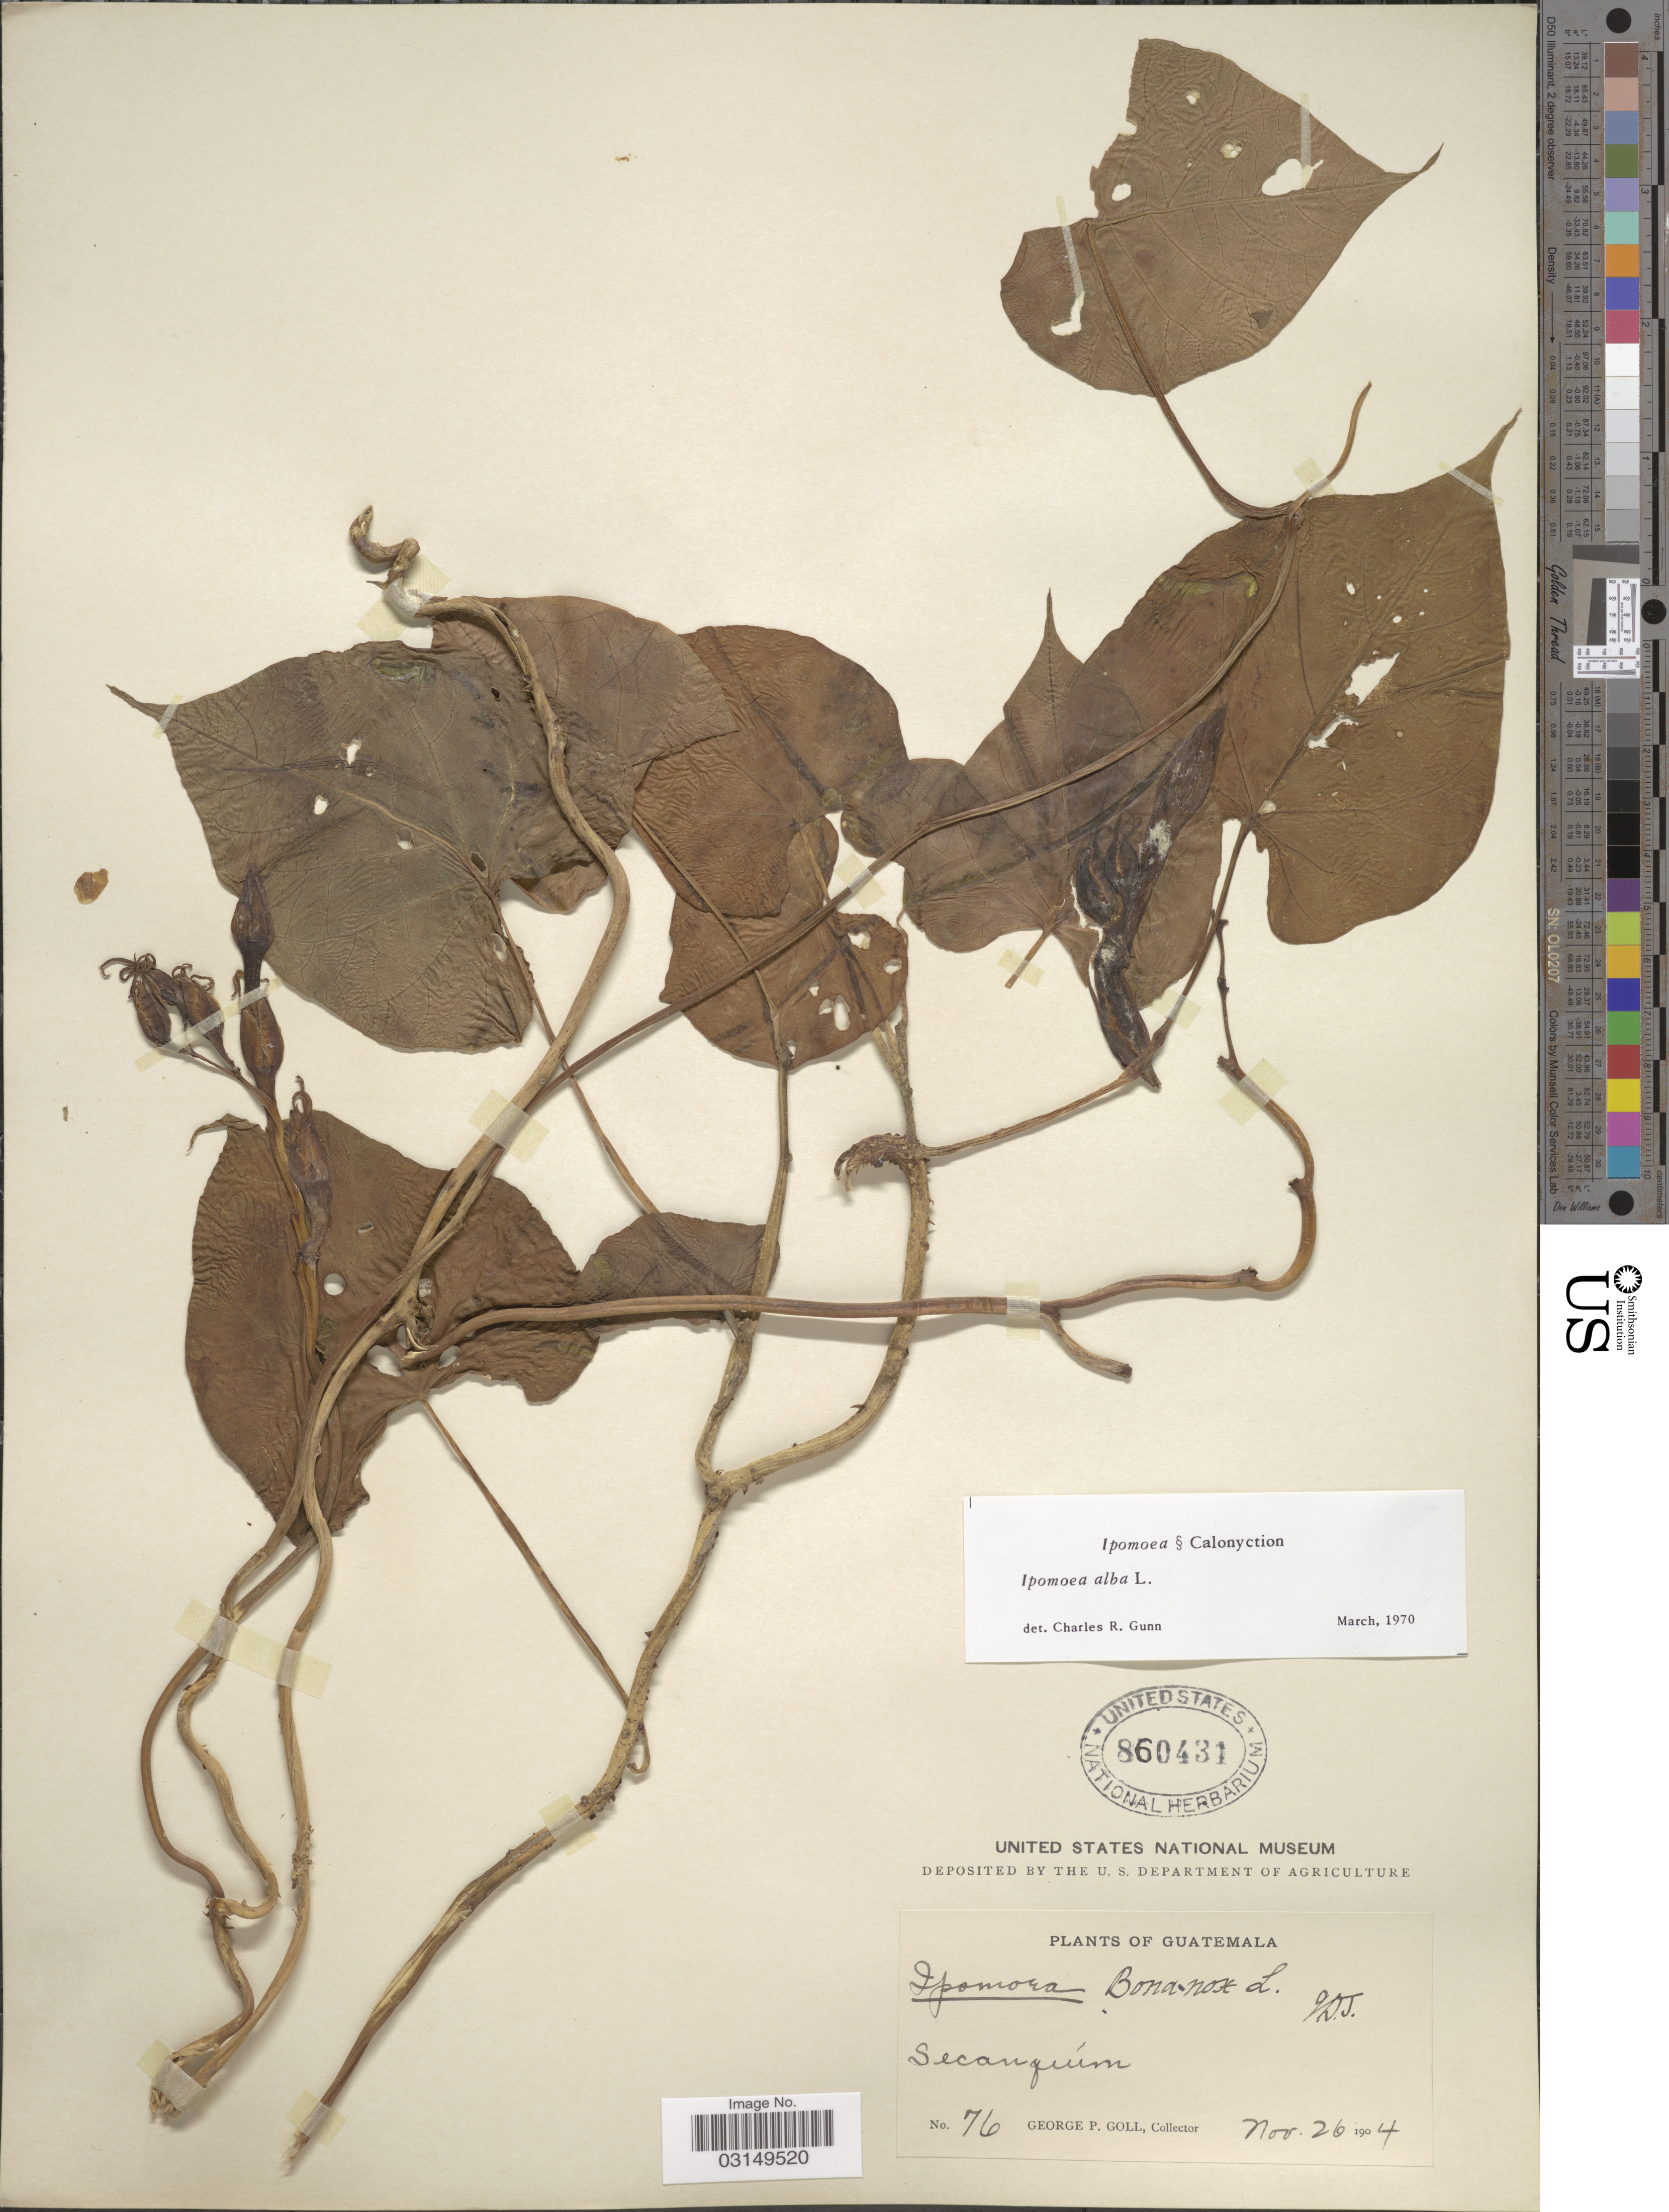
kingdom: Plantae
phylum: Tracheophyta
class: Magnoliopsida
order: Solanales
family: Convolvulaceae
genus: Ipomoea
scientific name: Ipomoea alba L.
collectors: G. P. Goll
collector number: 76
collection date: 1904-11-26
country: Guatemala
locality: Secanquím.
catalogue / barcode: US 860431